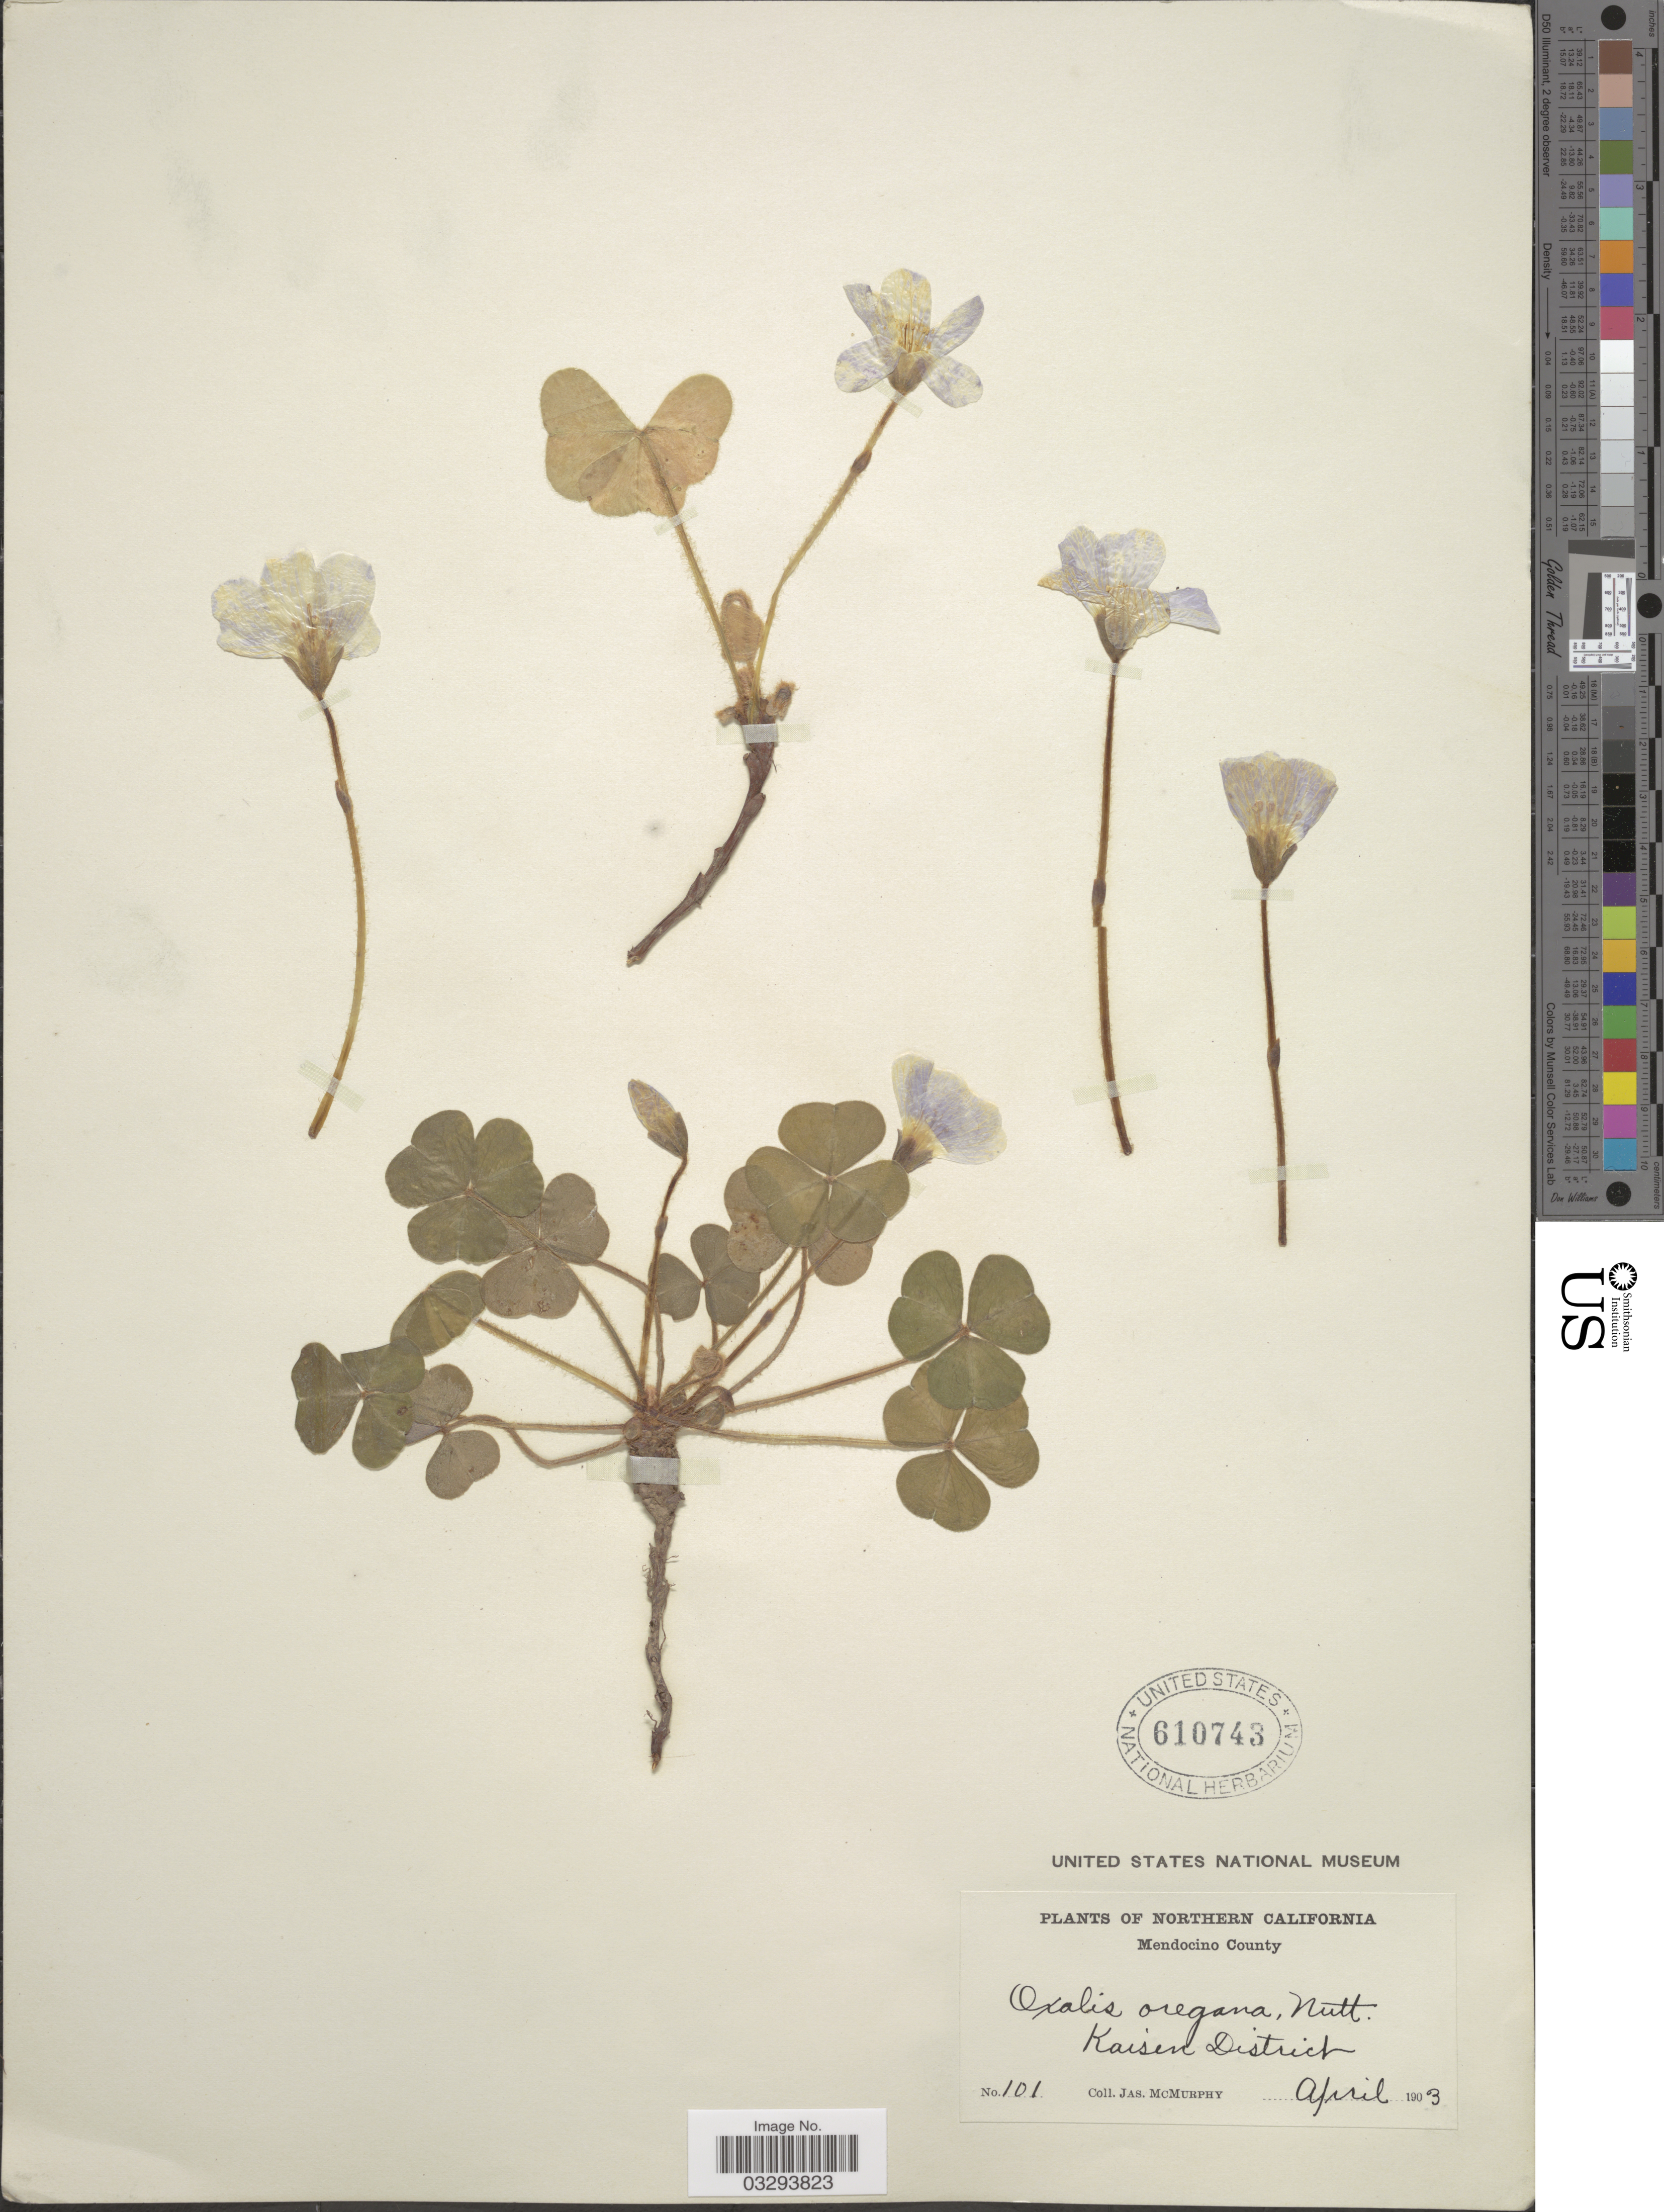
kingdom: Plantae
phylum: Tracheophyta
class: Magnoliopsida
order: Oxalidales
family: Oxalidaceae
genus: Oxalis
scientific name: Oxalis oregana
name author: Nutt.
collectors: J. McMurphy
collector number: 101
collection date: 1903-04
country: United States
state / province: California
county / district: Mendocino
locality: Northern California. Mendocino County. Kaisen District.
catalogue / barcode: US 610743